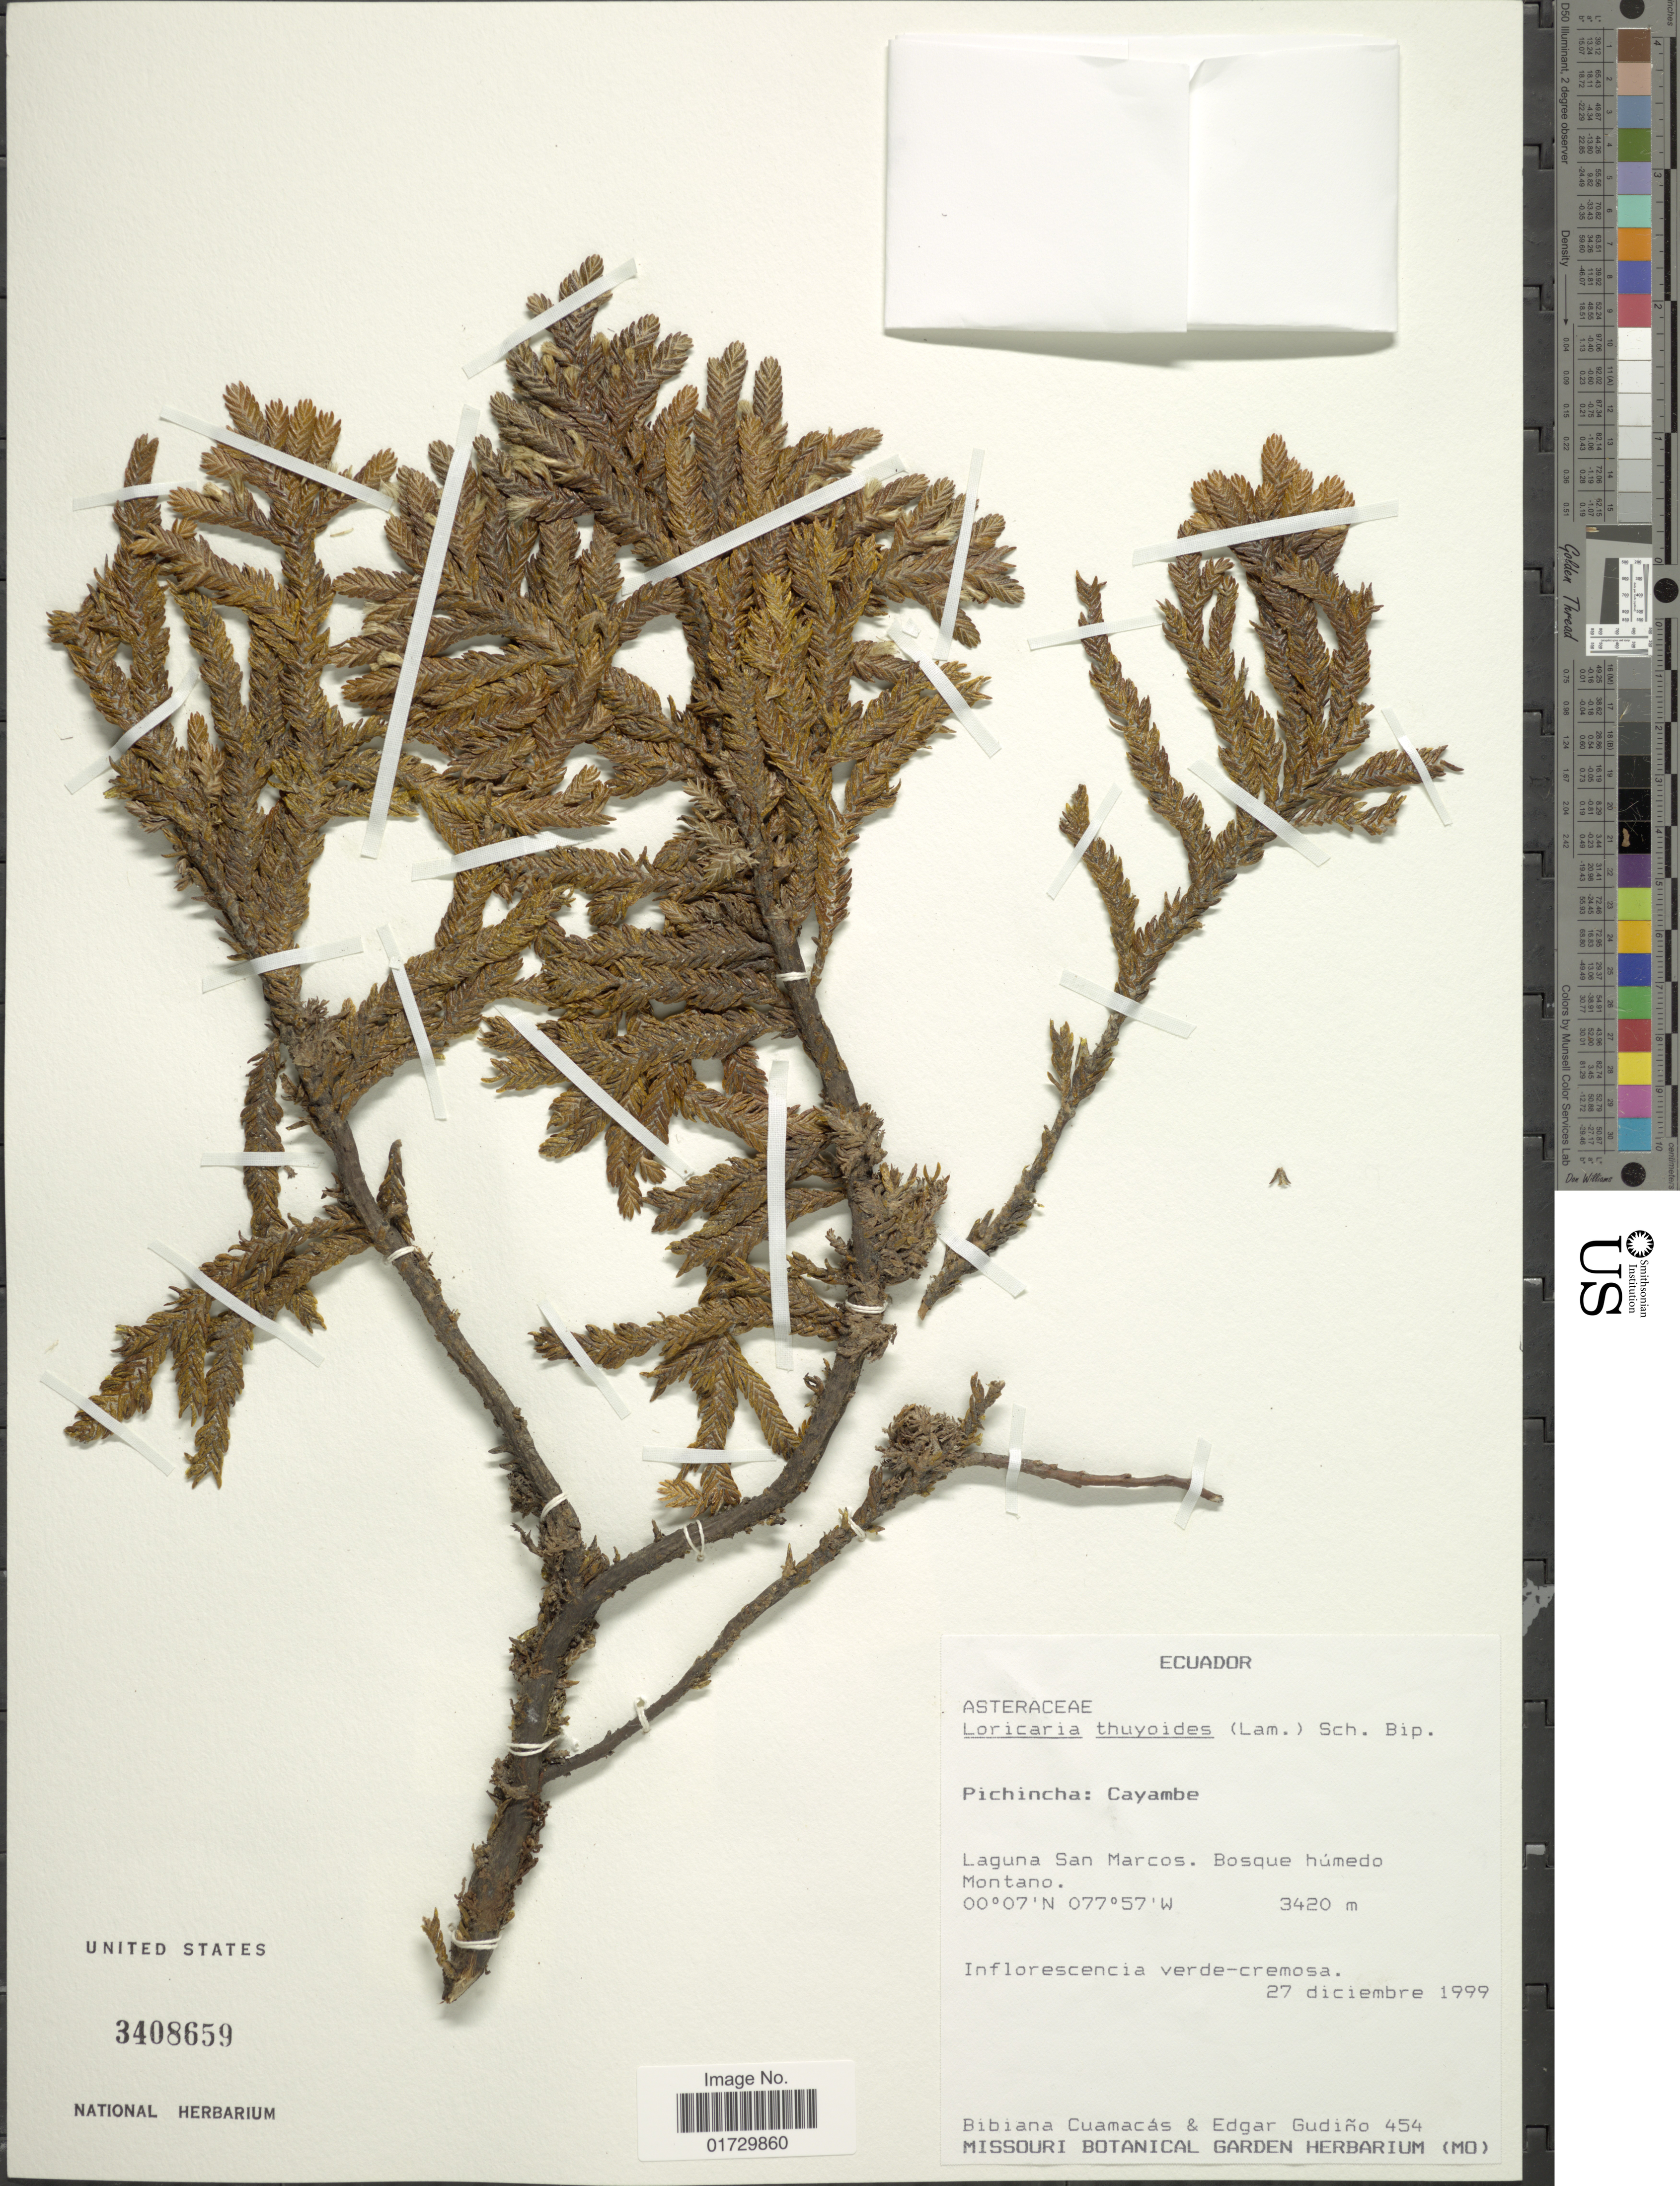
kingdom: Plantae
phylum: Tracheophyta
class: Magnoliopsida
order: Asterales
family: Asteraceae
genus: Loricaria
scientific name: Loricaria thuyoides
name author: (Lam.) Sch. Bip.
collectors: B. Cuamacas & E. Gudiño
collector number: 454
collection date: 1999-12-27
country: Ecuador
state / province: Pichincha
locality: Cayambe, Laguna San Marcos. Bosque humedo Montano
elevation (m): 3420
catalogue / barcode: US 3408659